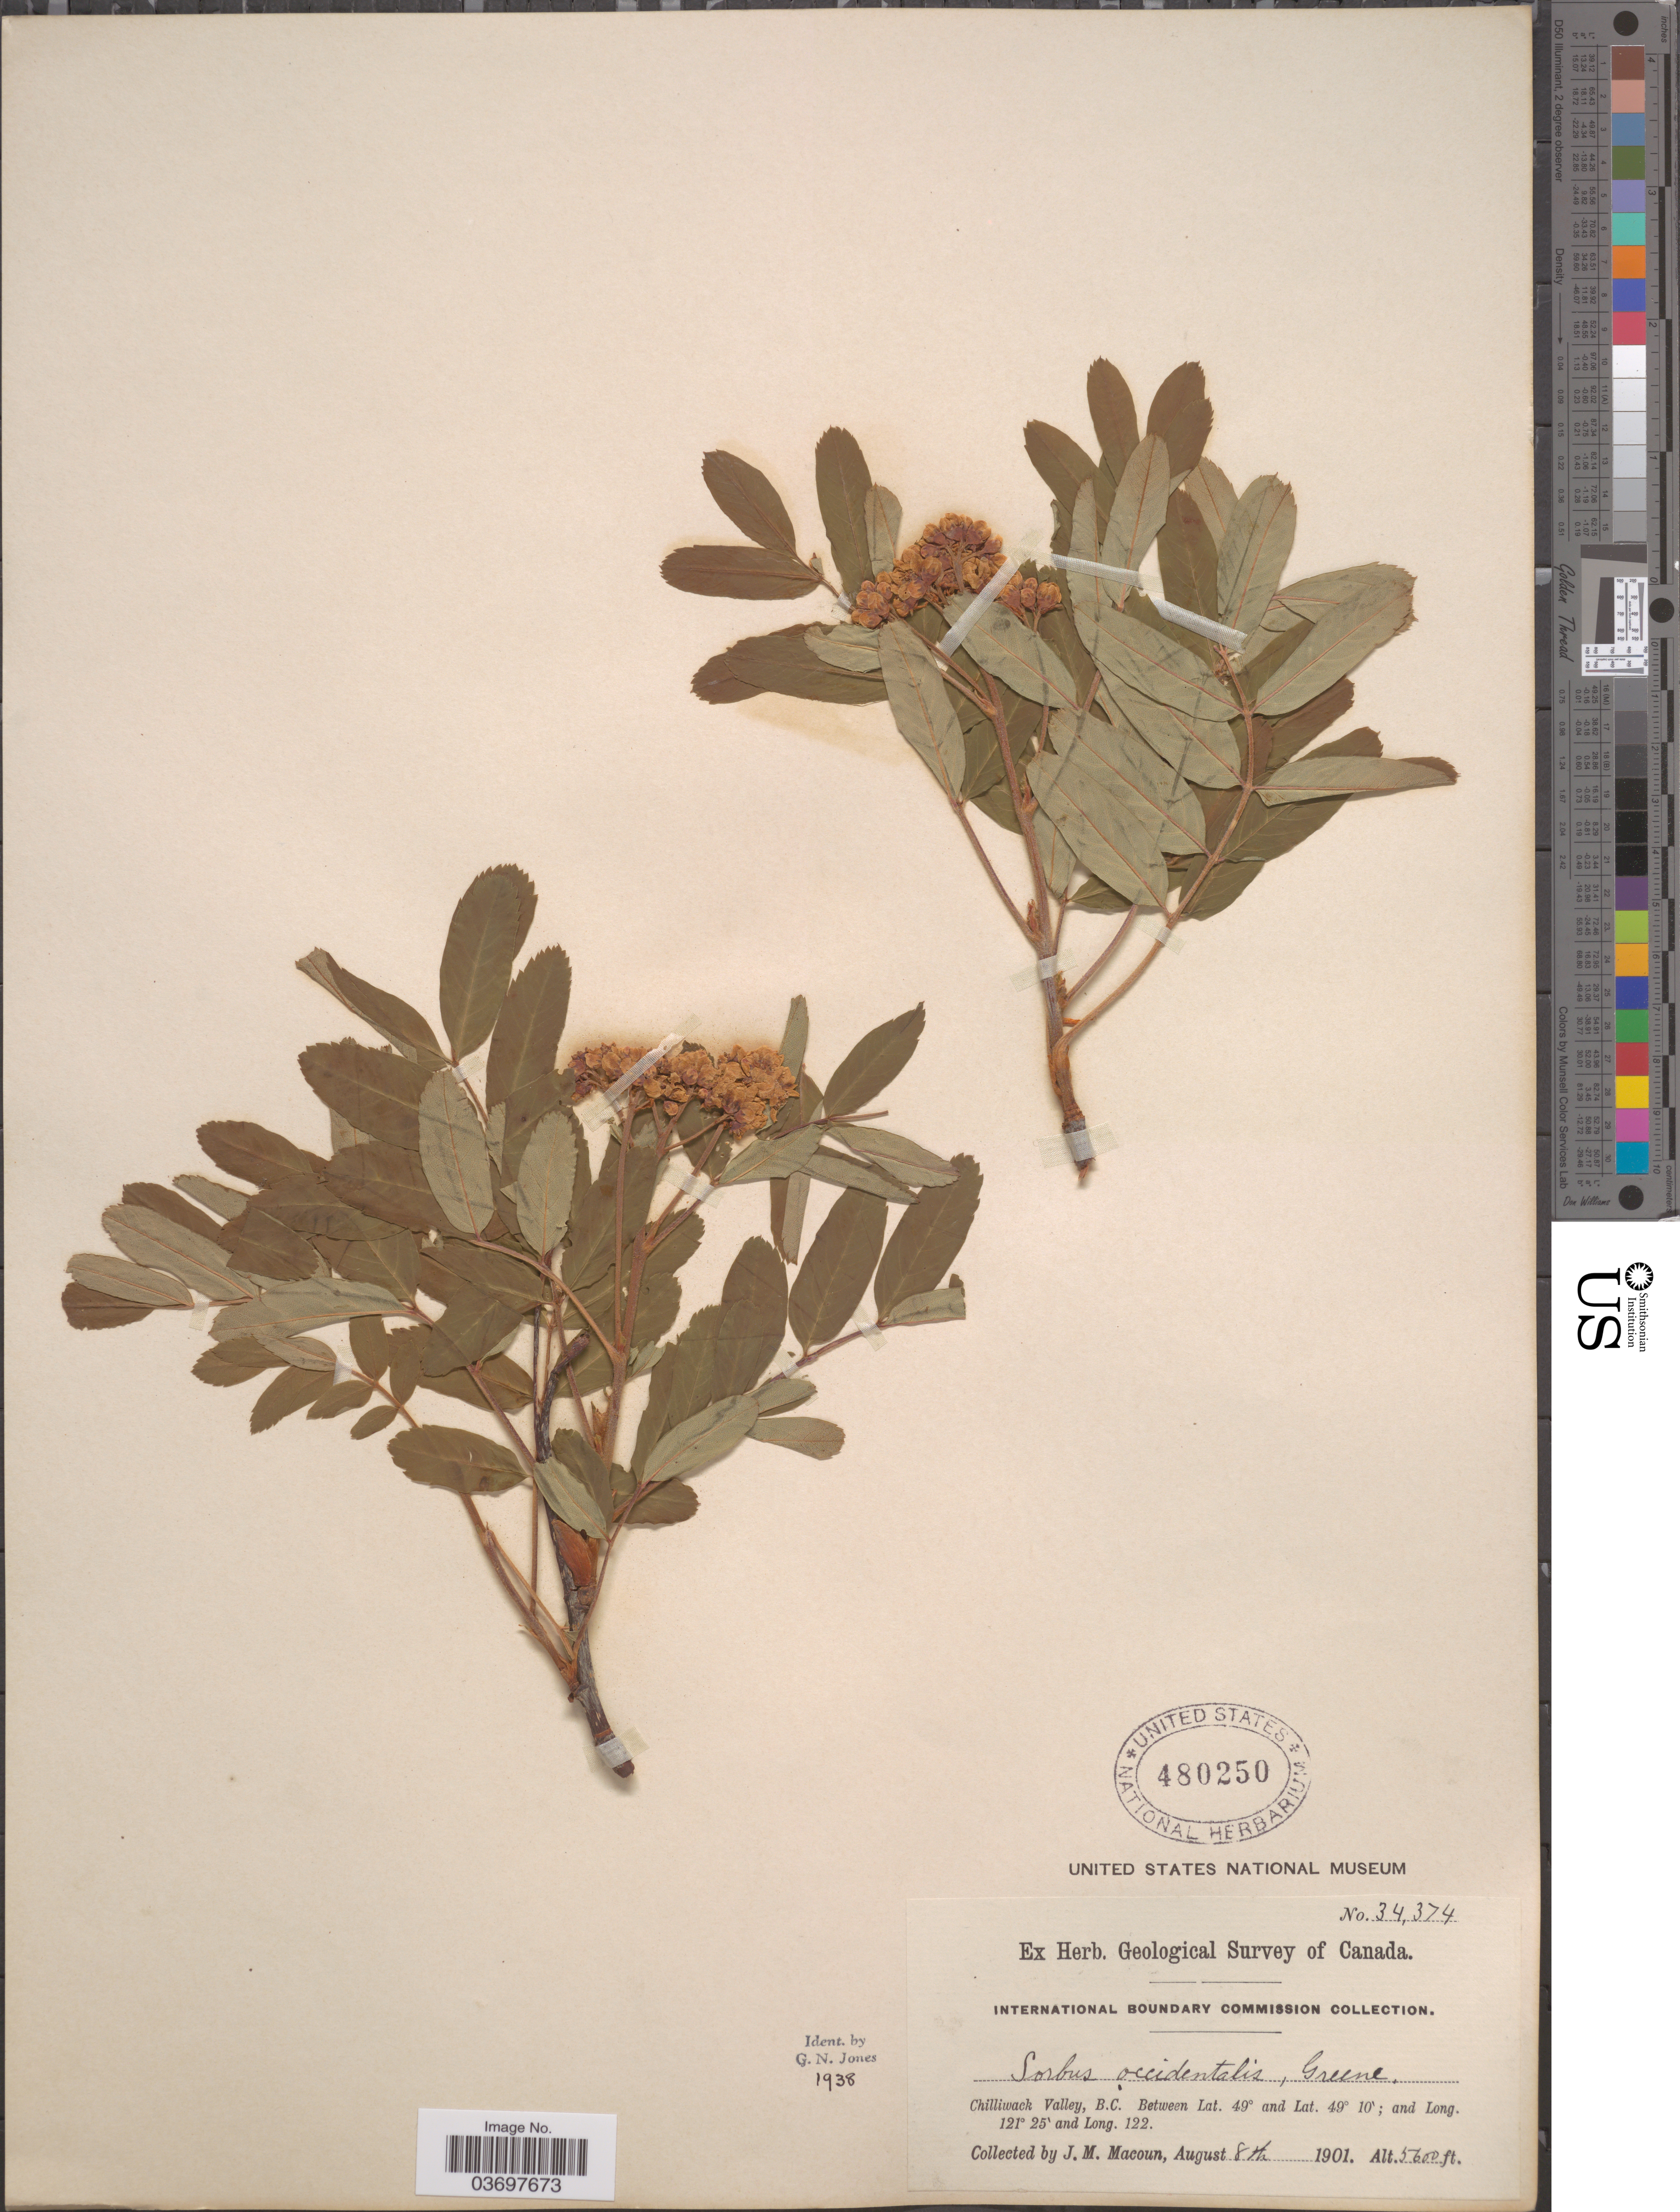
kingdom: Plantae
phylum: Tracheophyta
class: Magnoliopsida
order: Rosales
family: Rosaceae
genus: Sorbus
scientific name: Sorbus pumila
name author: Raf.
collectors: J. M. Macoun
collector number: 34374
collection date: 1901-08-08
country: Canada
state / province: British Columbia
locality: Chilliwack Valley.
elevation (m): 1707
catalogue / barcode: US 480250